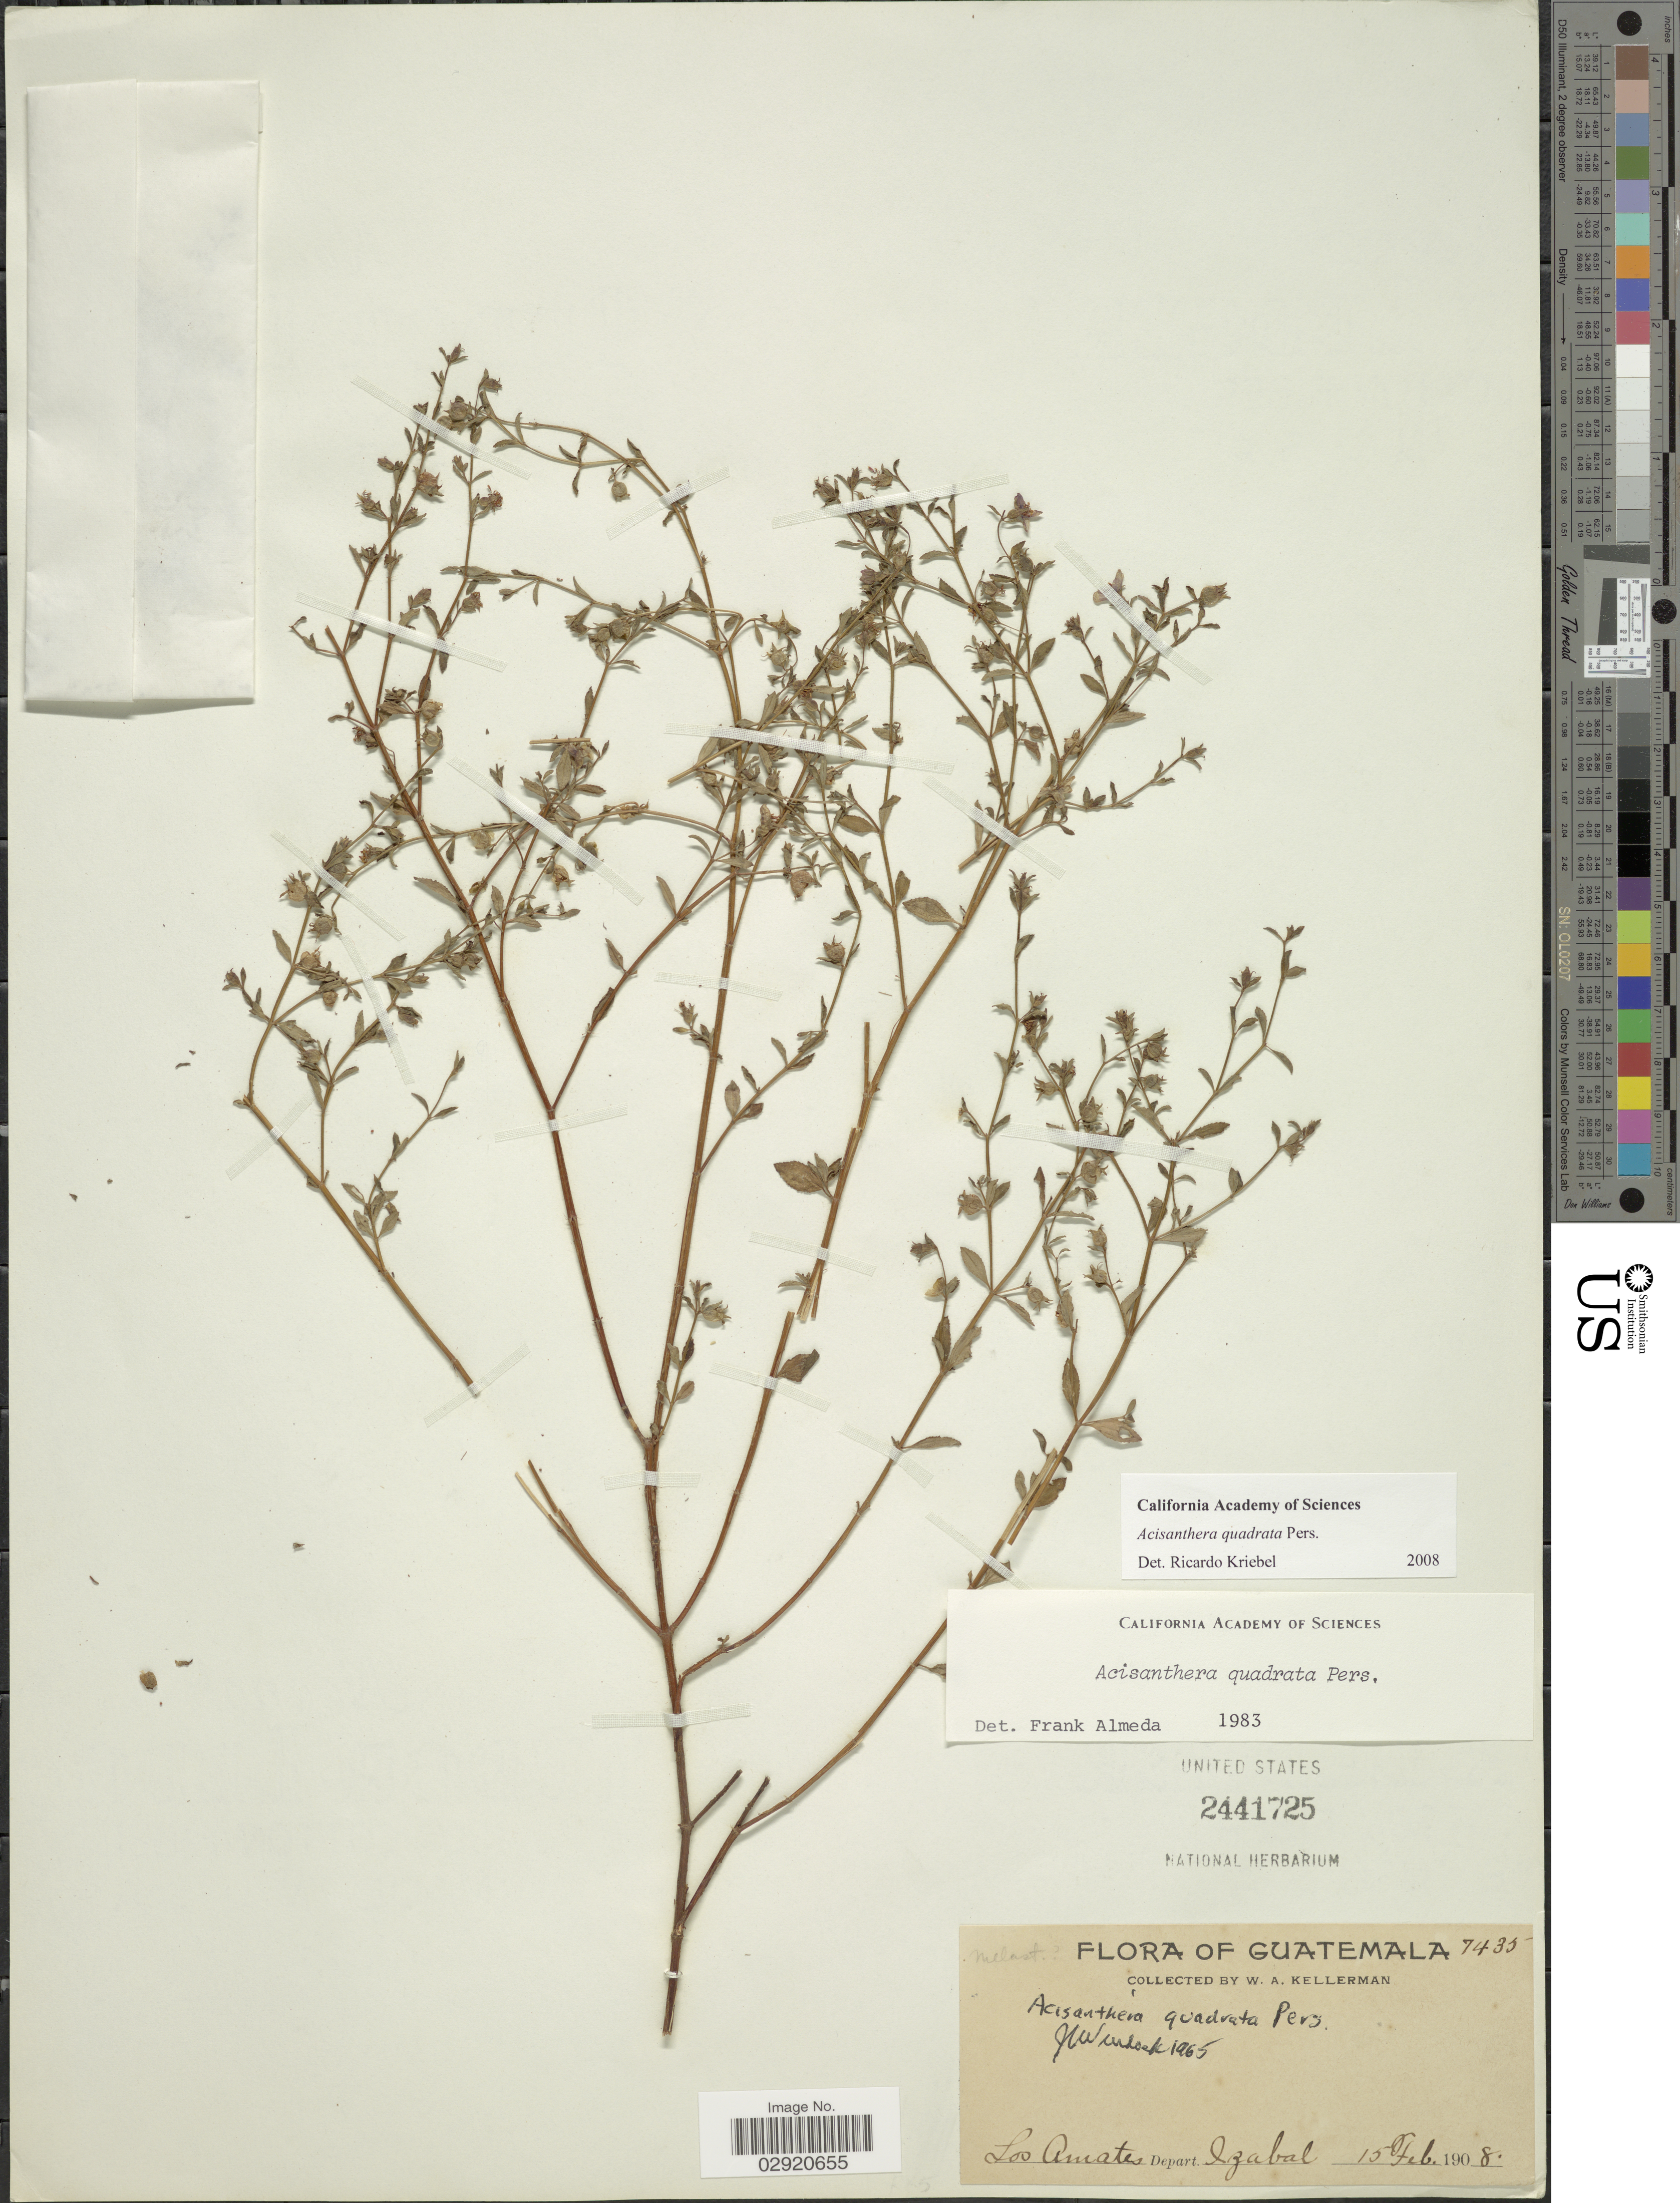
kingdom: Plantae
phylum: Tracheophyta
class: Magnoliopsida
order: Myrtales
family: Melastomataceae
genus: Acisanthera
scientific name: Acisanthera erecta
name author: Gleason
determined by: Nunes da Silva, Diego, (RB), Jardim Botanico do Rio de Janeiro - Herbario (BRAZIL)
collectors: W. Kellerman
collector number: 7435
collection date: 1908-02-15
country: Guatemala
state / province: Izabal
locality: Los Amates, Depart. Izabal.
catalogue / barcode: US 2441725